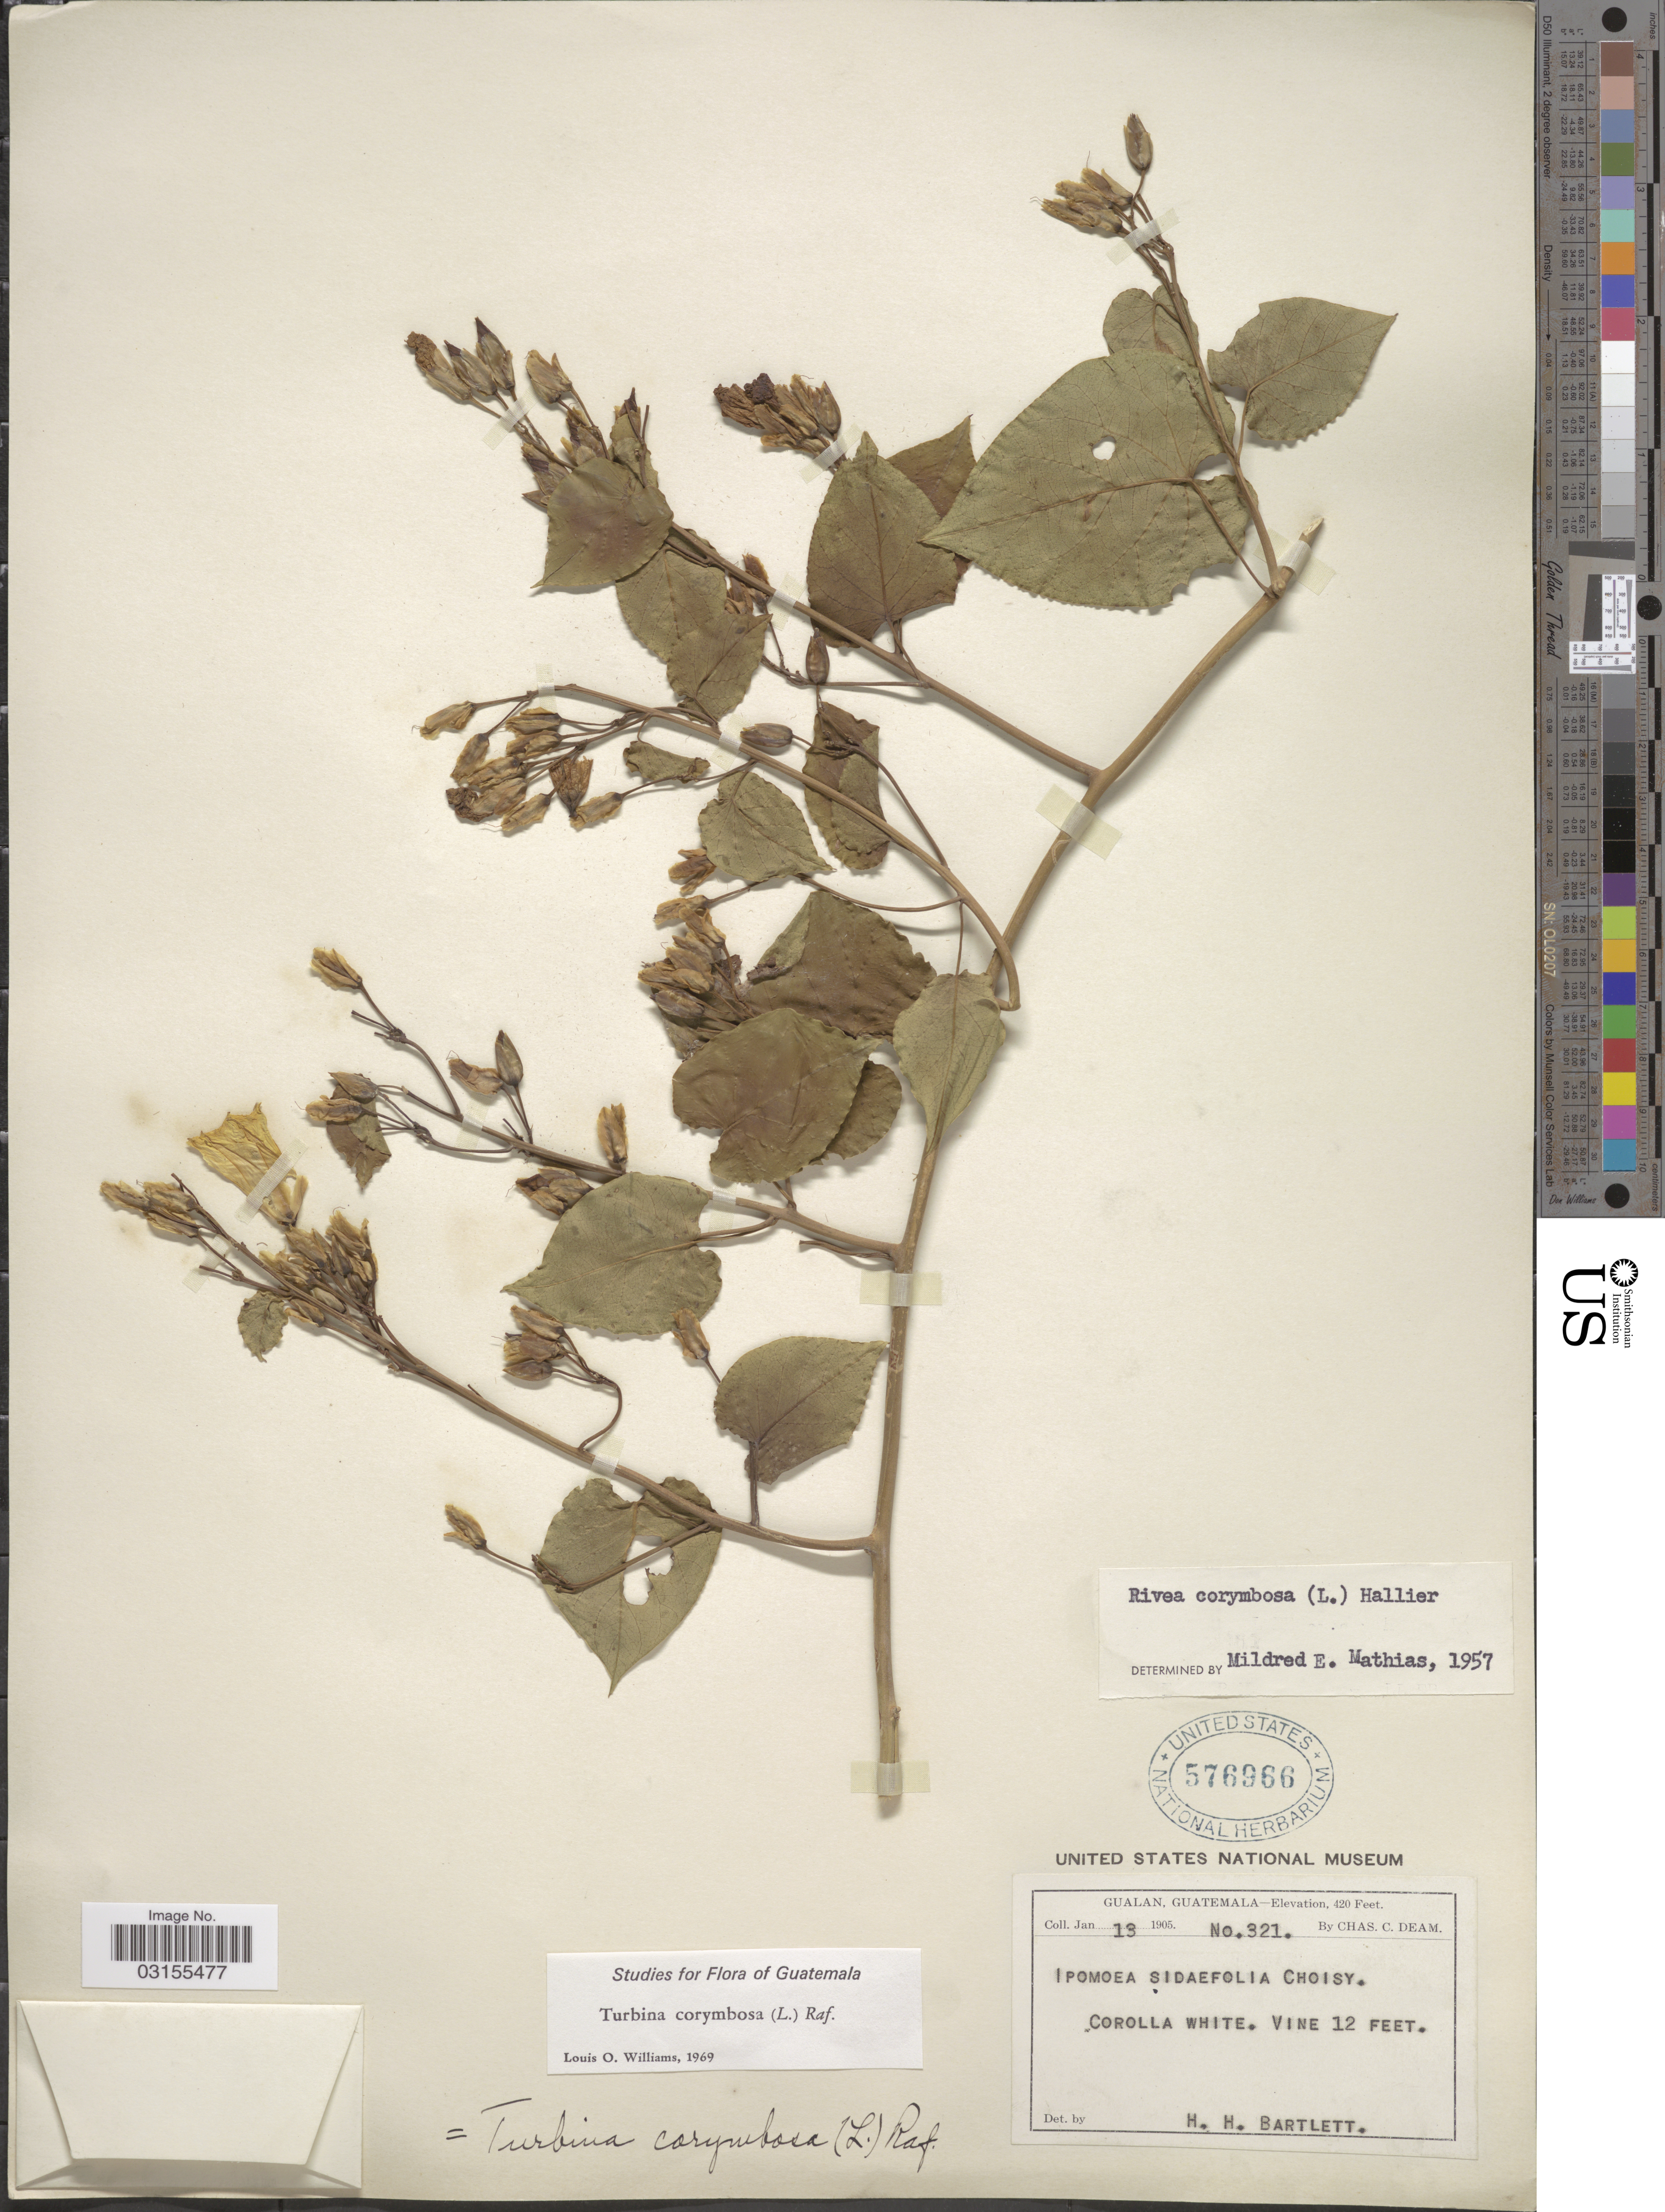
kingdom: Plantae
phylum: Tracheophyta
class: Magnoliopsida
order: Solanales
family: Convolvulaceae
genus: Turbina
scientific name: Turbina corymbosa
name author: (L.) Raf.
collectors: H. H. Bartlett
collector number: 321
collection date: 1905-01-13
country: Guatemala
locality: Gualan.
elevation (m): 128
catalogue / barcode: US 576966